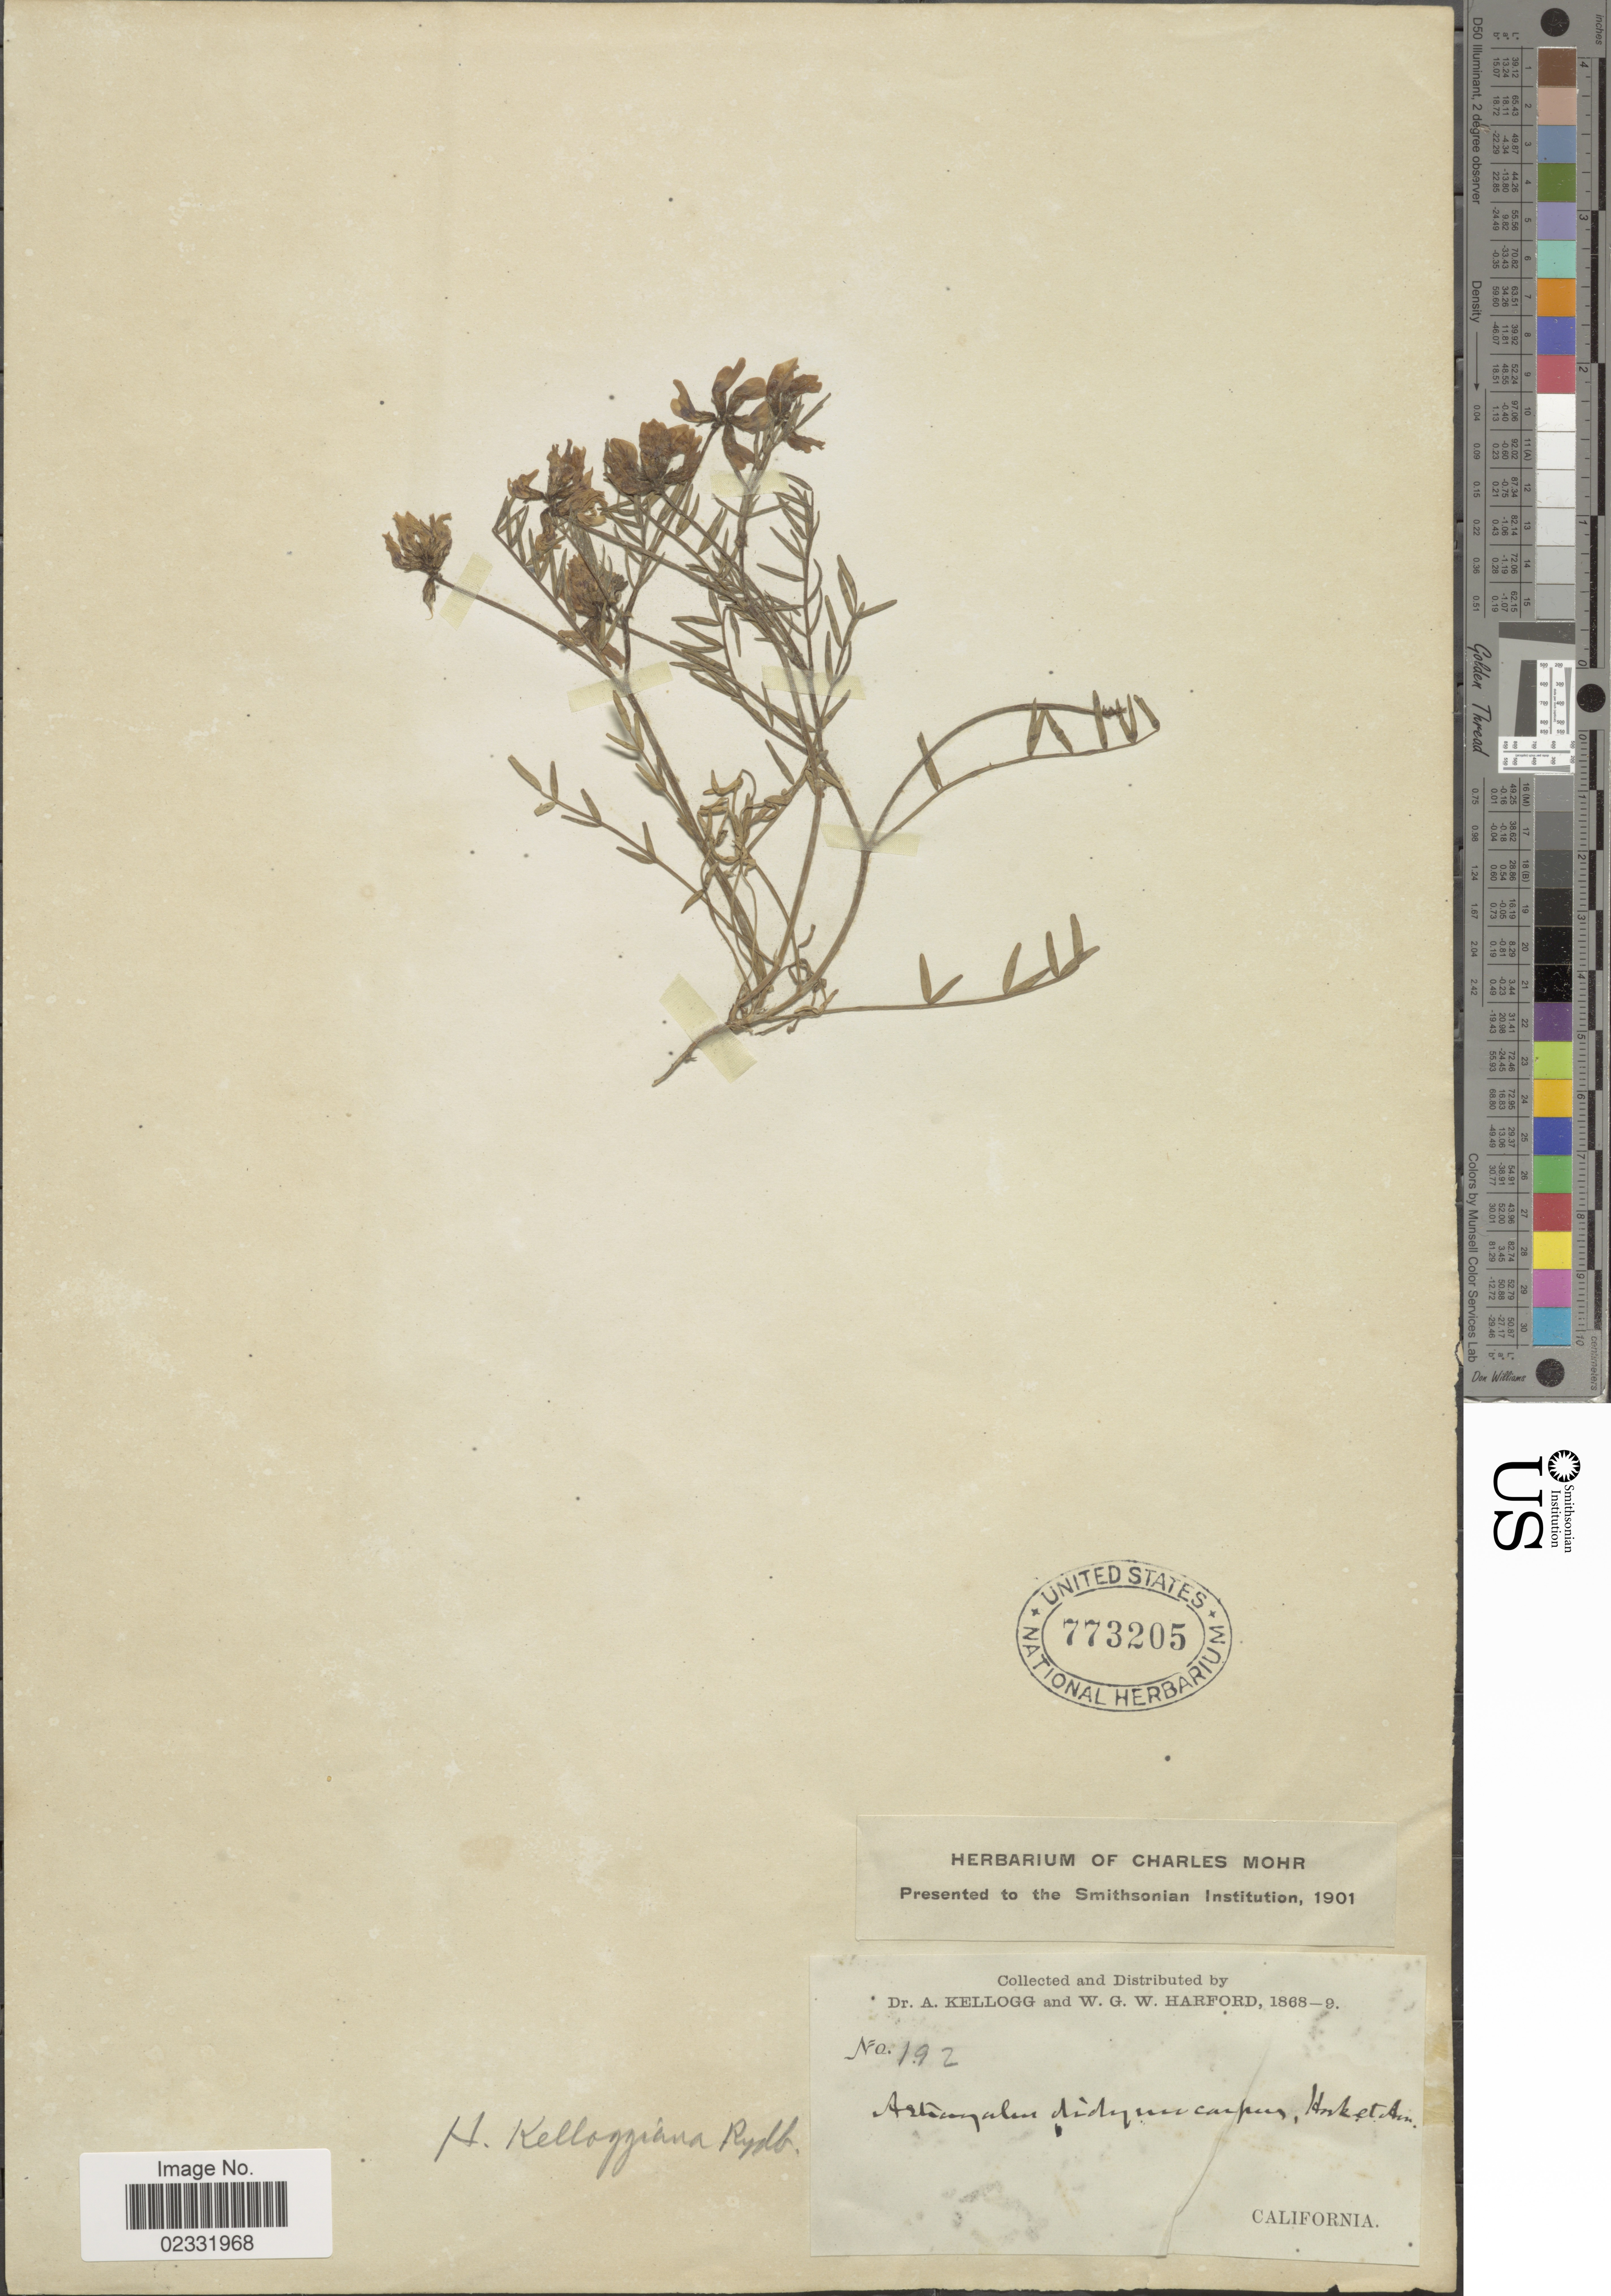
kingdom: Plantae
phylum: Tracheophyta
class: Magnoliopsida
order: Fabales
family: Fabaceae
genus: Astragalus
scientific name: Astragalus kelloggiana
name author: Rydb.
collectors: A. Kellogg & W. G. W. Harford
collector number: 192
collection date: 1868/1869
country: United States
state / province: California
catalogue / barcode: US 773205